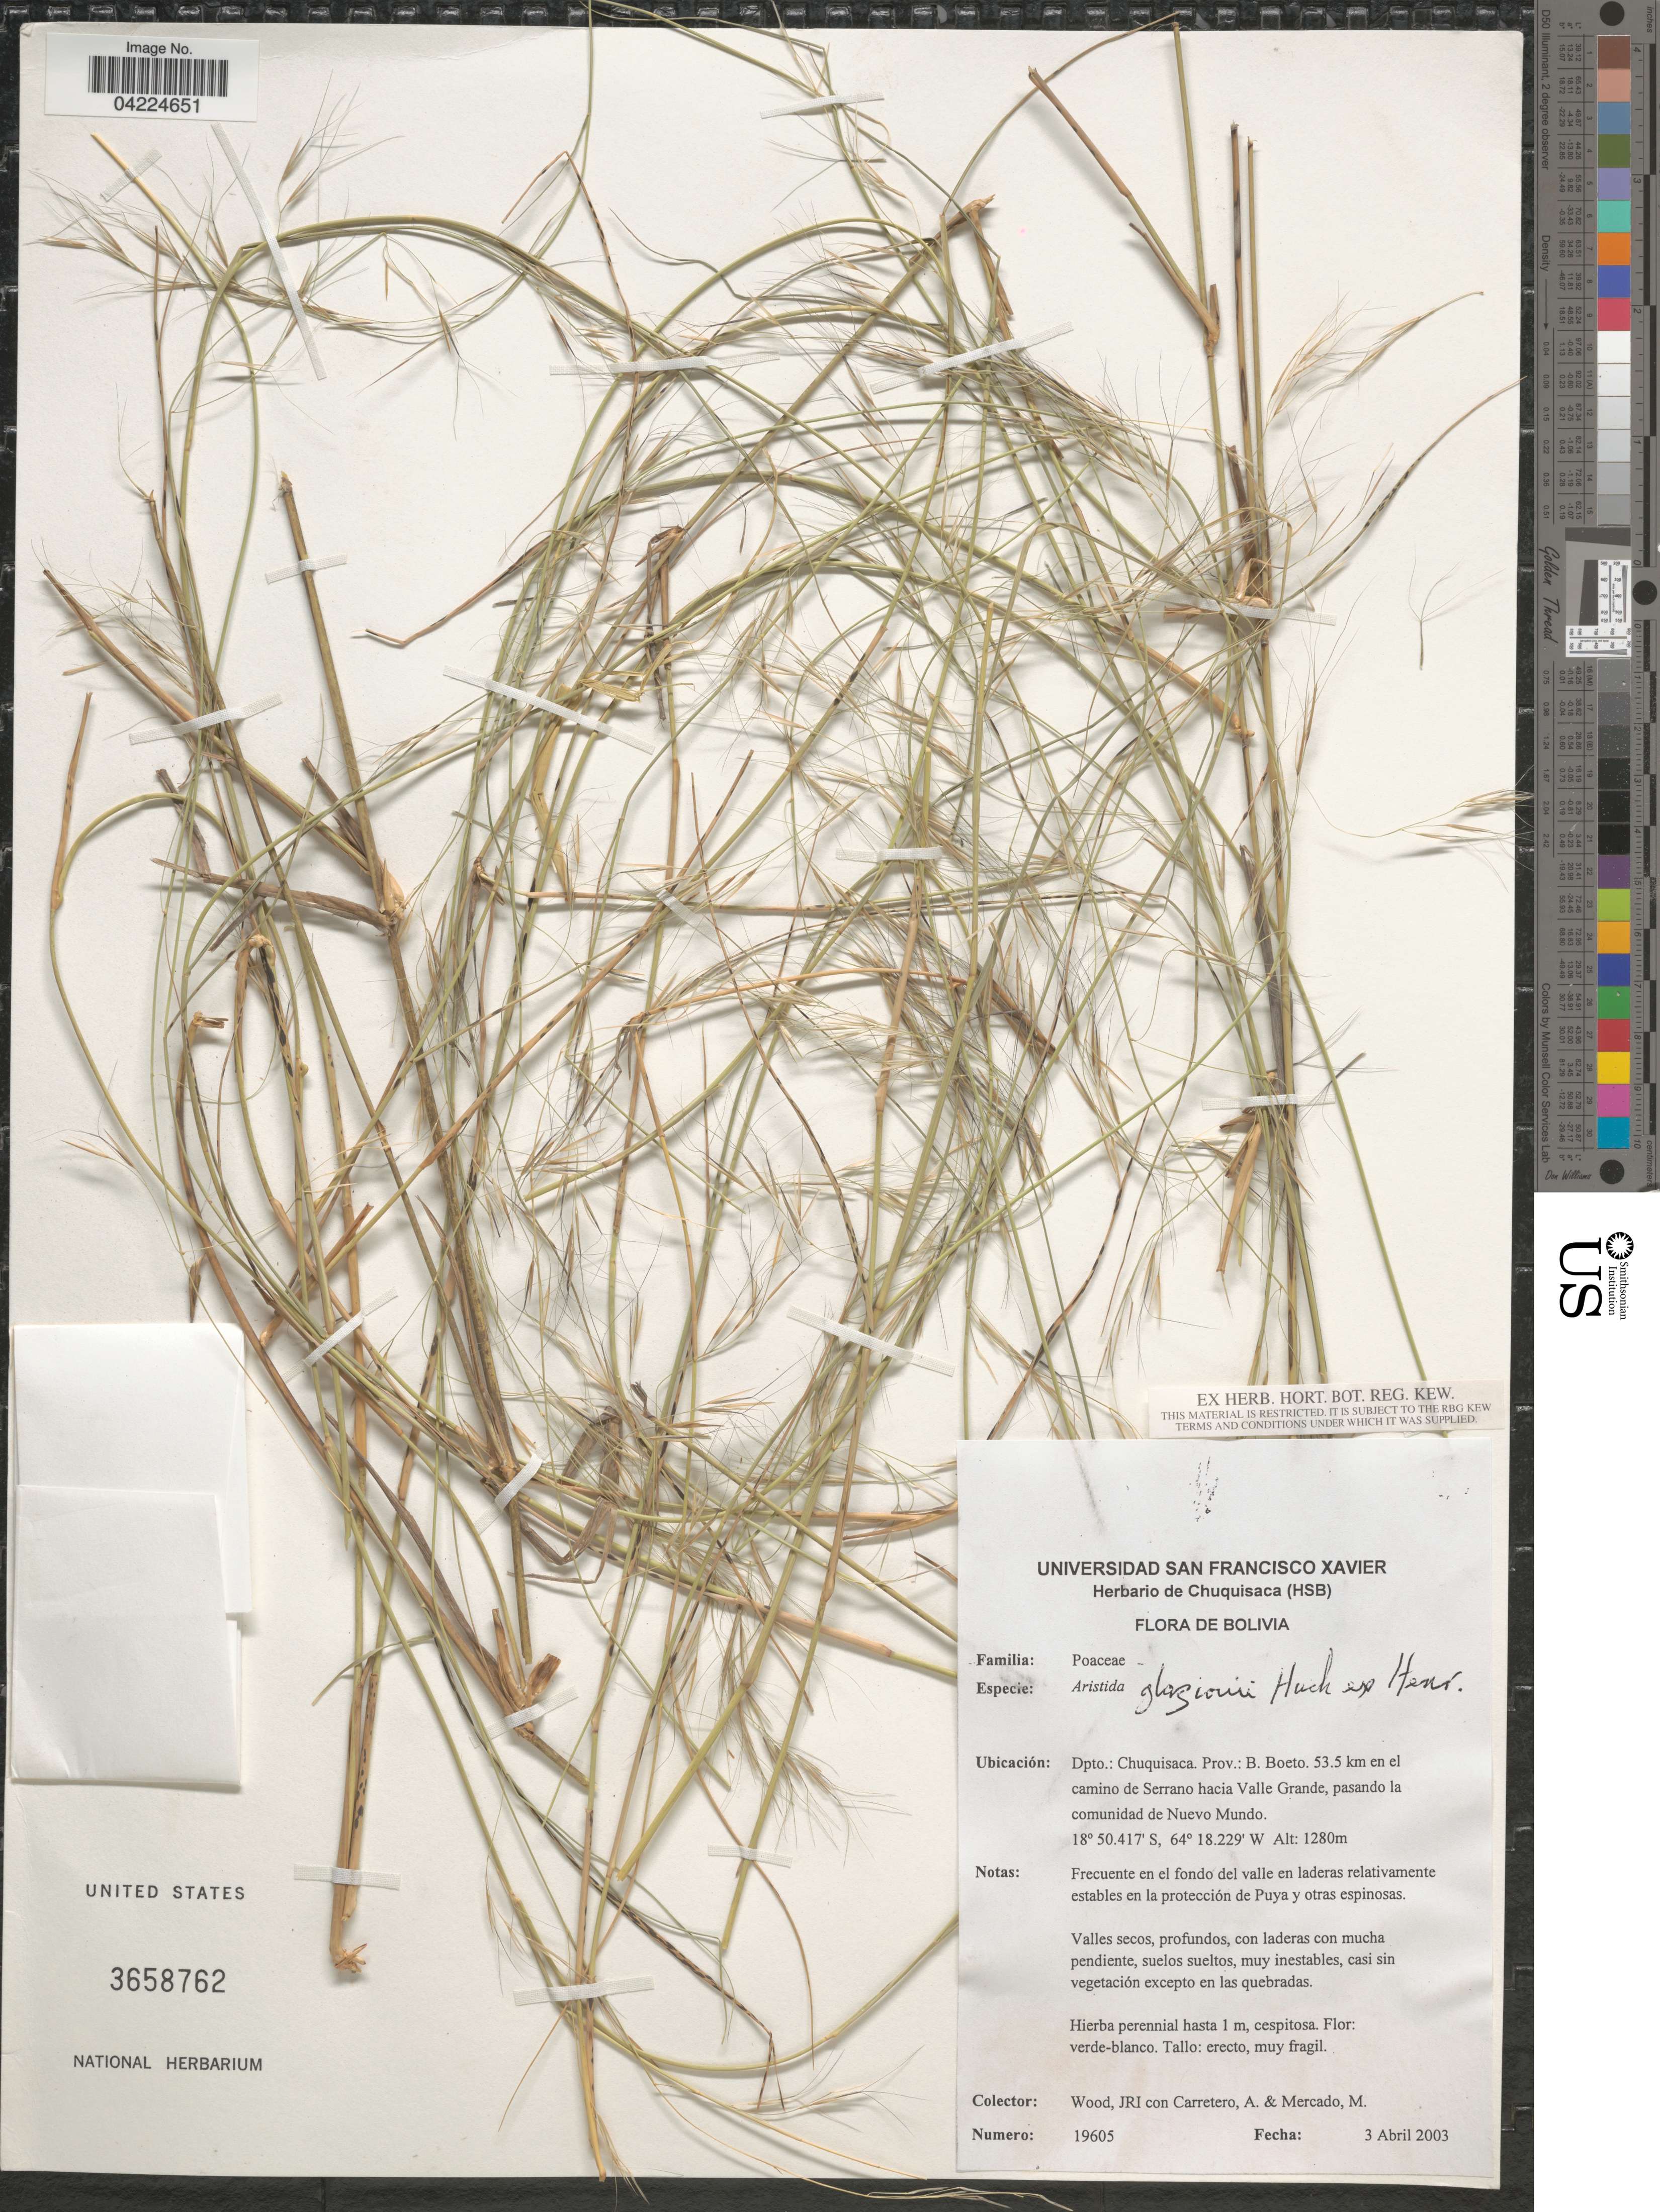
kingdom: Plantae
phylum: Tracheophyta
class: Liliopsida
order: Poales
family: Poaceae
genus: Aristida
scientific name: Aristida glaziovii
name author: Hack. ex Henr.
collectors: J. R. I. Wood, A. Carretero & M. Mercado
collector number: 19605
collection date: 2003-04-03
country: Bolivia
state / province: Chuquisaca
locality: Dpto.: Chuquisaca. Prov.L B. Boeto. 53.5 km en el camino de Serrano hacia Valle Grande, pasando la comunidad de Nuevo Mundo.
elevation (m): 1280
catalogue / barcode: US 3658762